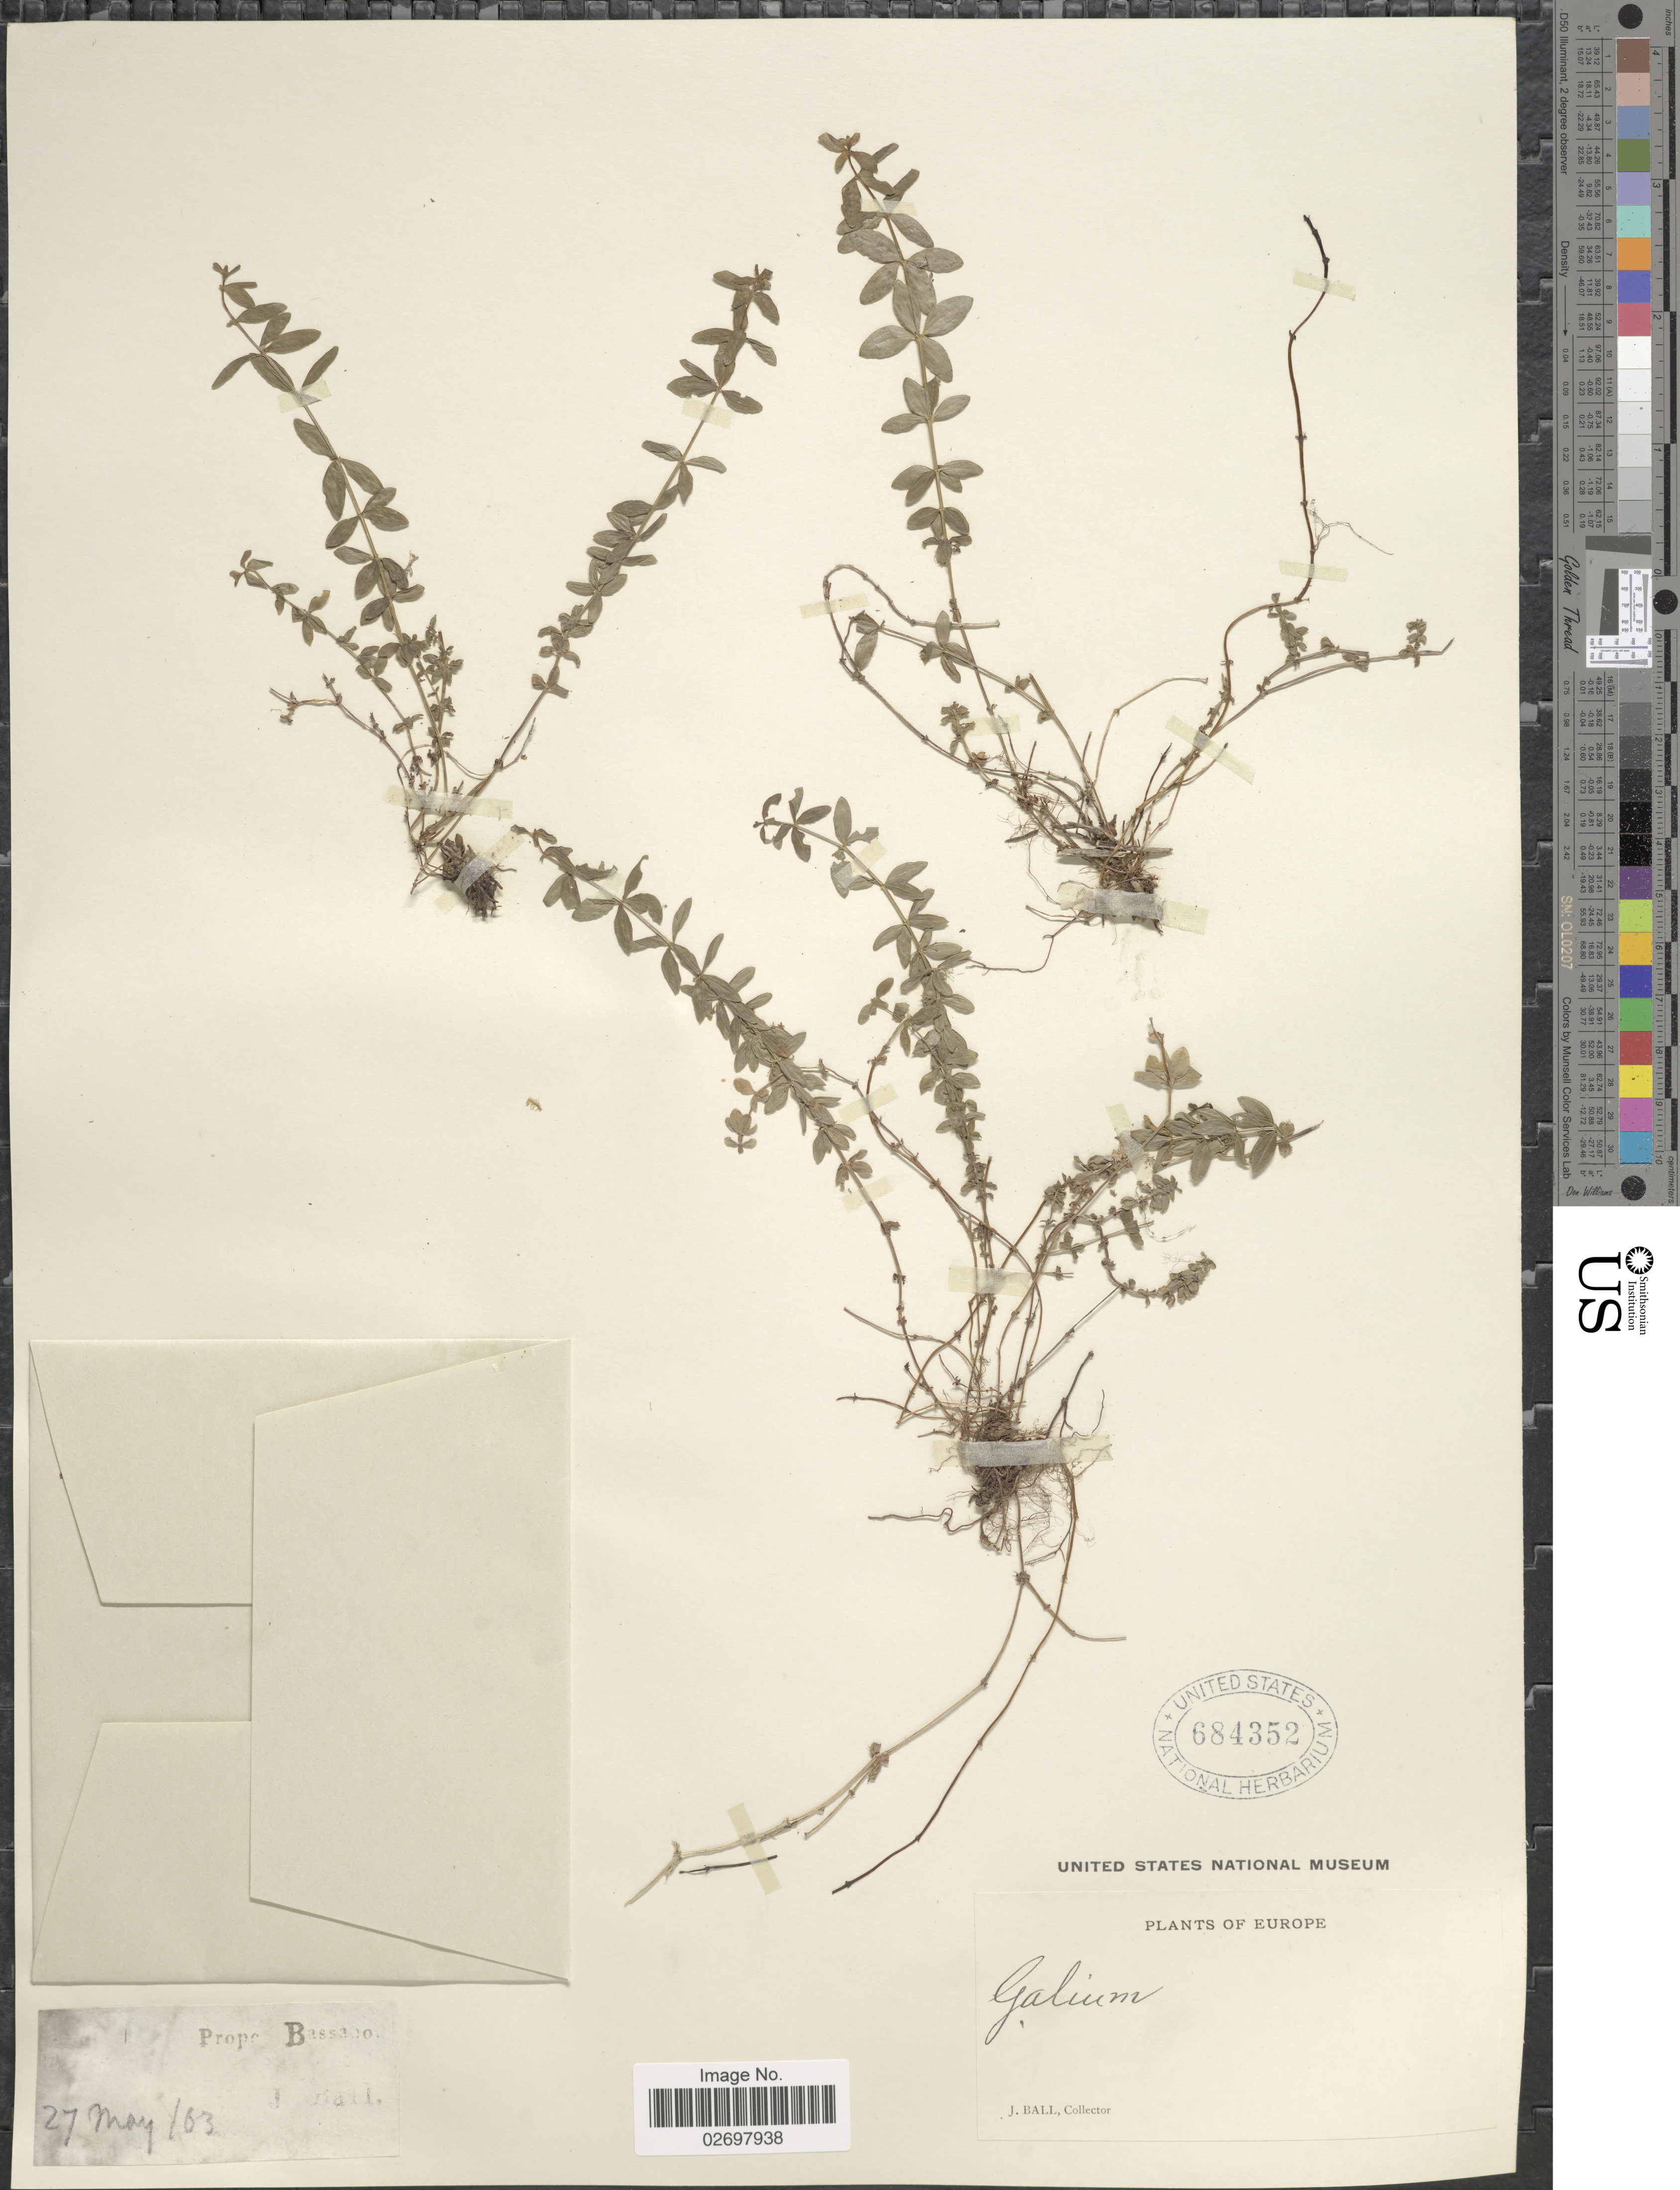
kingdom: Plantae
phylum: Tracheophyta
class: Magnoliopsida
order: Gentianales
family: Rubiaceae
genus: Galium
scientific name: Galium sp.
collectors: J. Ball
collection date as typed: Transcribed d/m/y: 27/5/63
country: Italy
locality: Prope Bassano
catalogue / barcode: US 684352